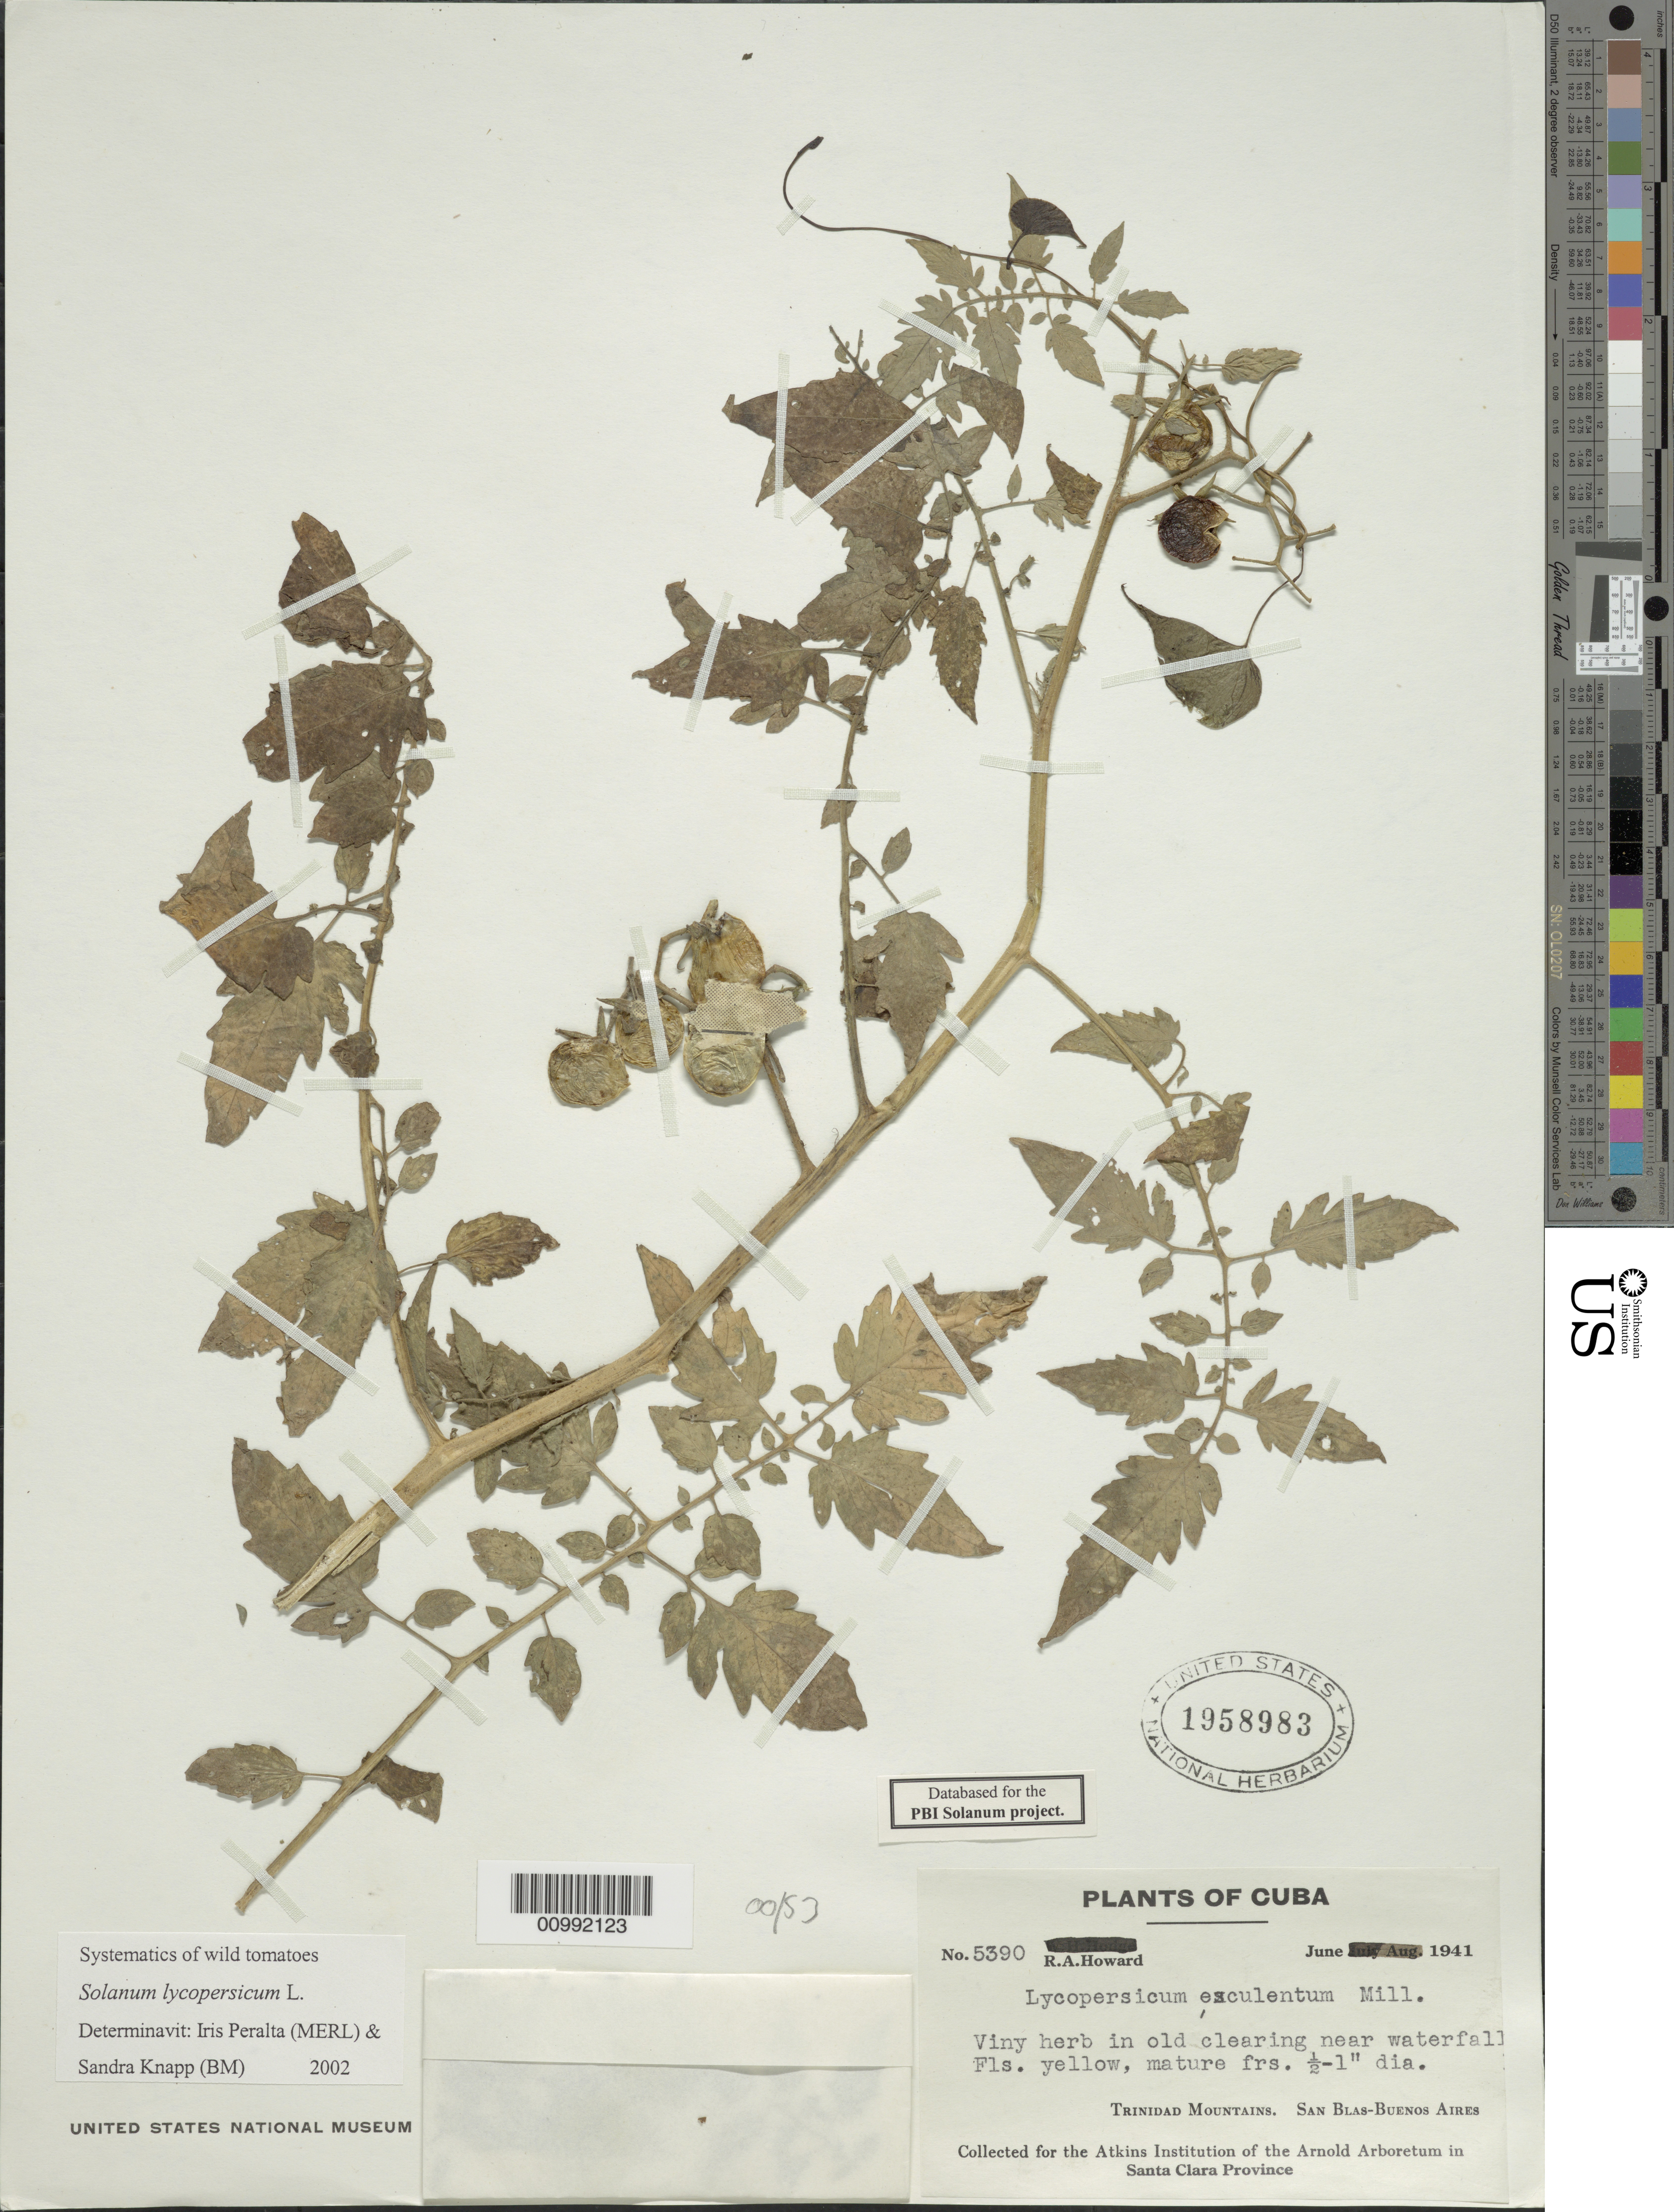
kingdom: Plantae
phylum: Tracheophyta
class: Magnoliopsida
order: Solanales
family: Solanaceae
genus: Solanum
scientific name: Solanum lycopersicum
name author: L.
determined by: Peralta, Iris E.; Knapp, S. D.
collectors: R. A. Howard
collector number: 5390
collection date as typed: Jun 1941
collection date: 1941-06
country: Cuba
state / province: Matanzas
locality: Trinidad Mountain, San Blas-Buenos Aires, near waterfall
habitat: plh: in clearing;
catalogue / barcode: US 1958983